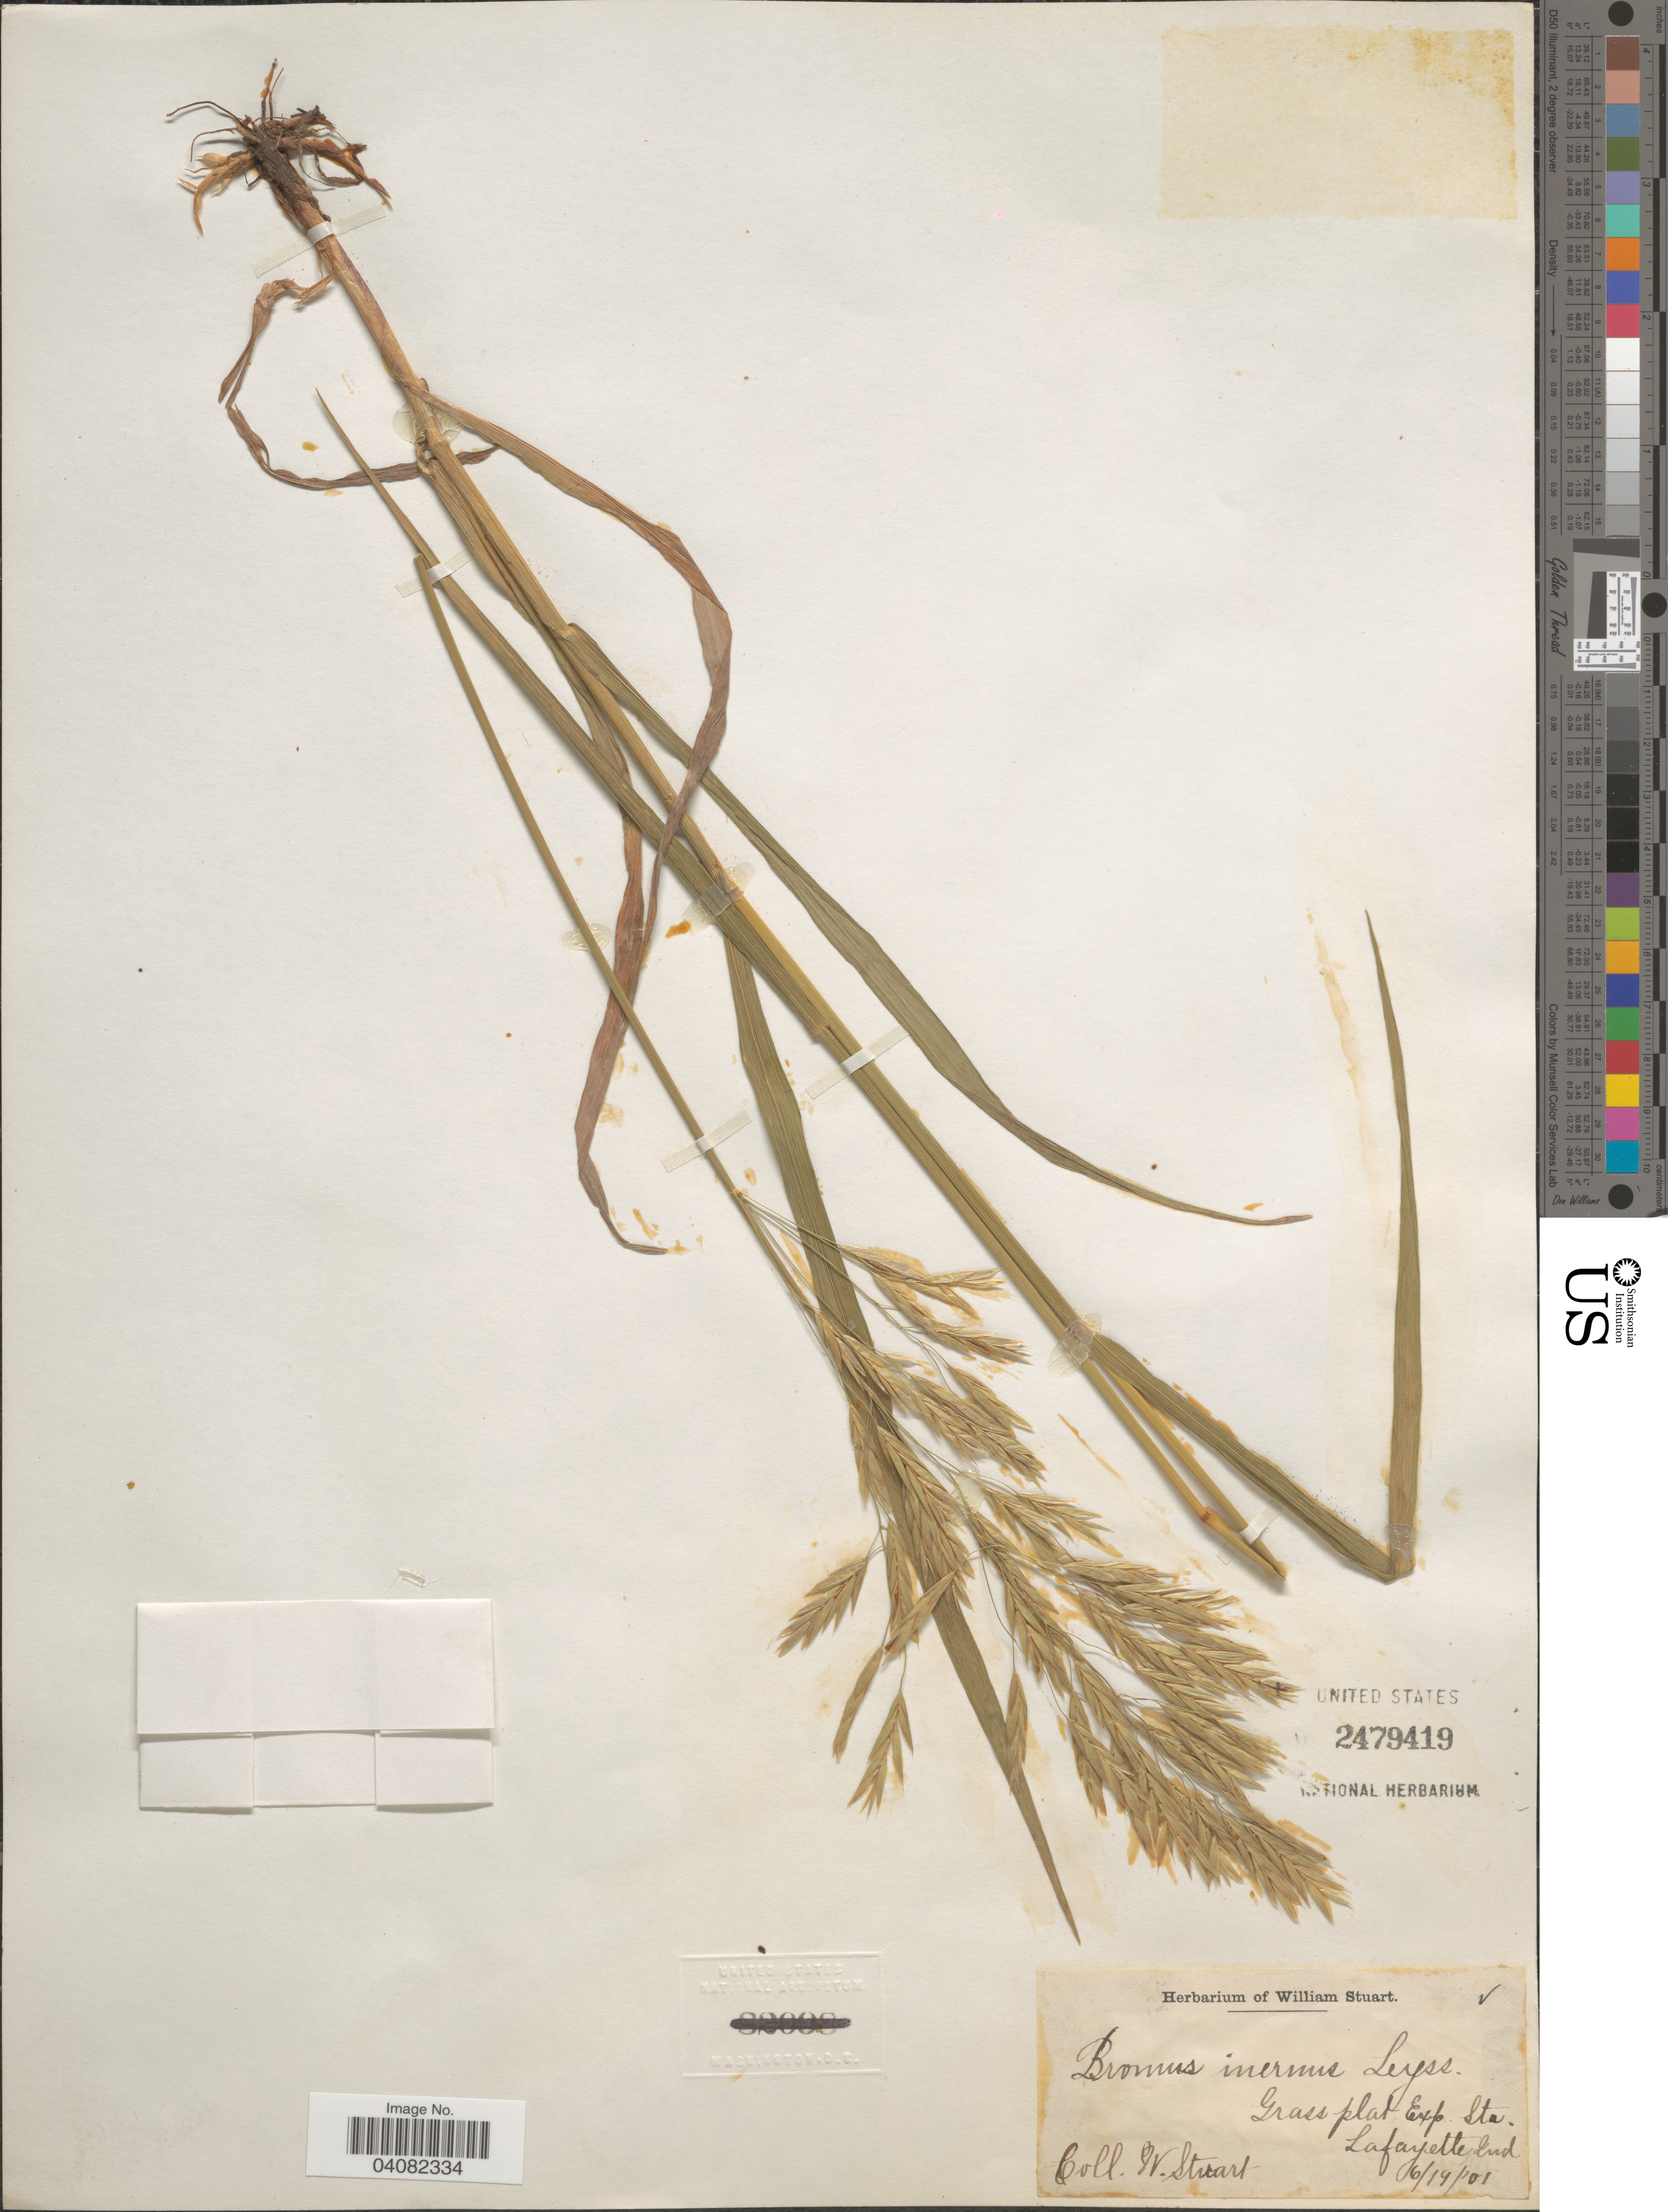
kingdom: Plantae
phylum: Tracheophyta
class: Liliopsida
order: Poales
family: Poaceae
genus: Bromus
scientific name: Bromus inermis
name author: Leyss.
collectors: W. Stuart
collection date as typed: Transcribed d/m/y: 19/6/1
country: United States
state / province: Indiana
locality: Grass plat Exp. Sta. Lafayette.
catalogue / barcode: US 2479419